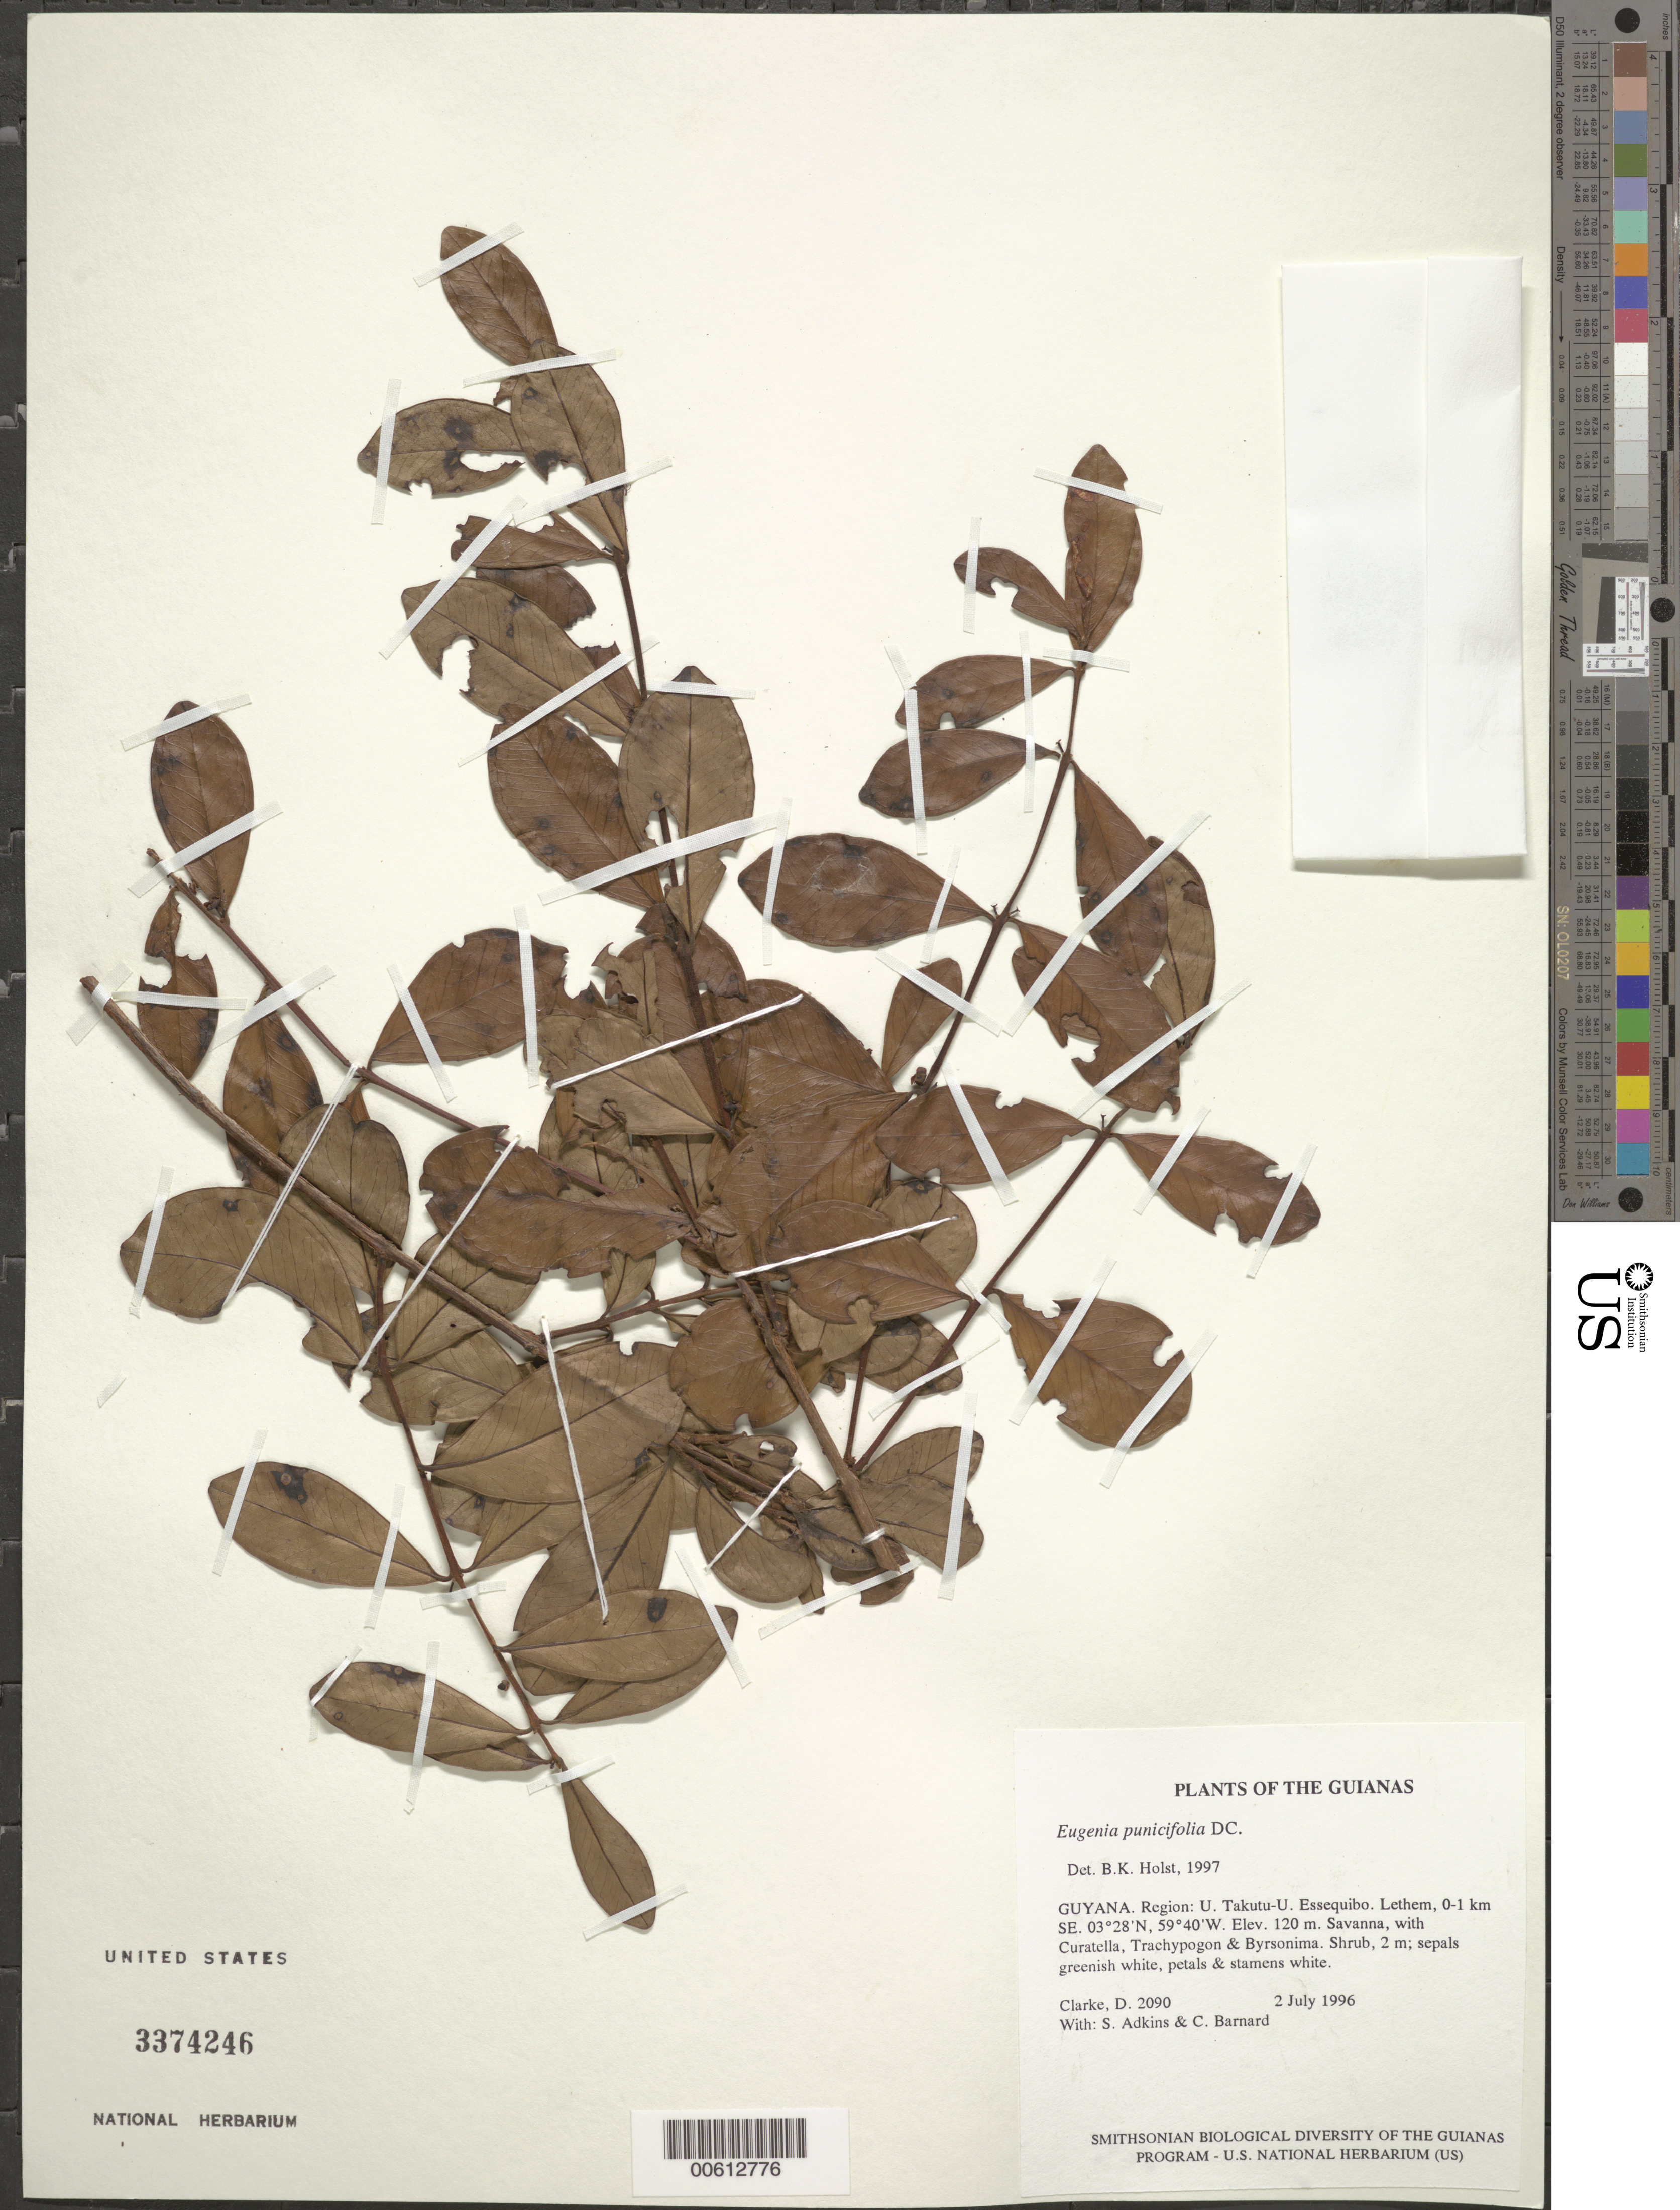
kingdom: Plantae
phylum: Tracheophyta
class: Magnoliopsida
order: Myrtales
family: Myrtaceae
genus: Eugenia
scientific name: Eugenia punicifolia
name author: (Kunth) DC.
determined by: Holst, Bruce K.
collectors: H. D. Clarke, S. Adkins & C. Bernard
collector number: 2090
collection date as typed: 2 July 1996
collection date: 1996-07-02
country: Guyana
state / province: U. Takutu-U. Essequibo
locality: Lethem, 0-1 km SE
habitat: Savanna, with Curatella, Trachypogon & Byrsonima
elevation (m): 120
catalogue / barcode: US 3374246